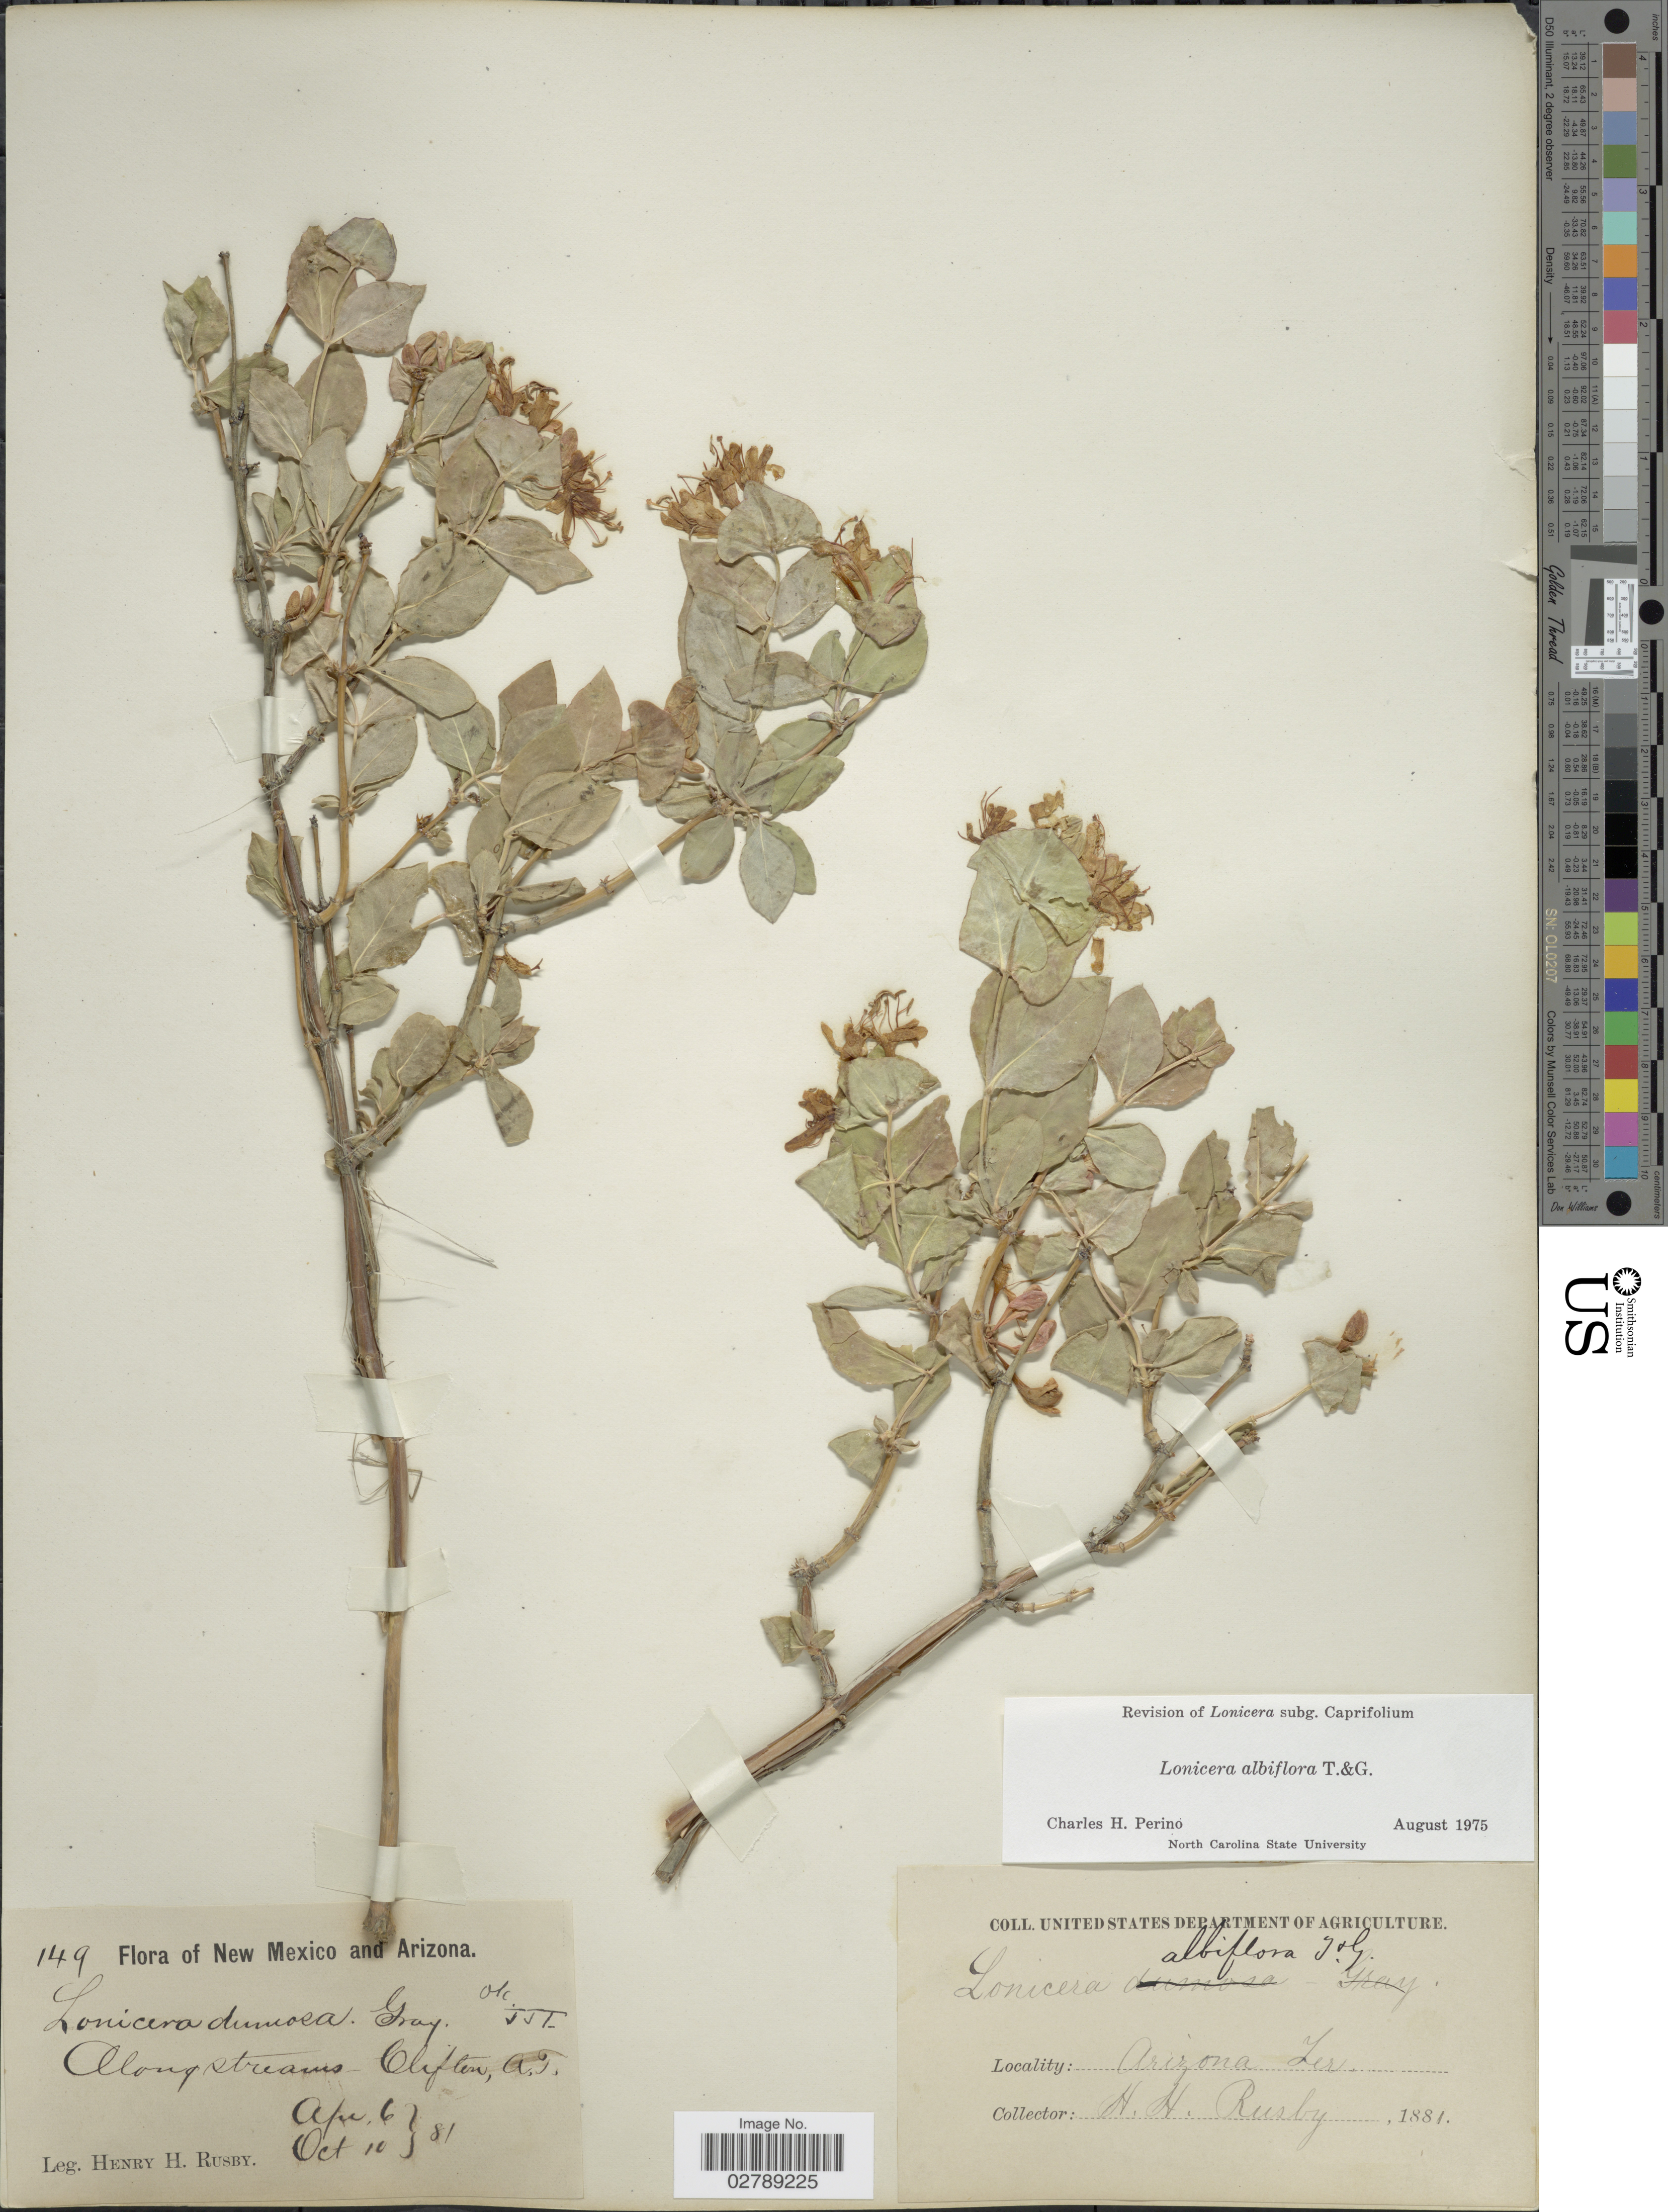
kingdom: Plantae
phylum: Tracheophyta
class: Magnoliopsida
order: Dipsacales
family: Caprifoliaceae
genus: Lonicera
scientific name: Lonicera dumosa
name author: A. Gray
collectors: H. H. Rusby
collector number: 149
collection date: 1881-04-06/1881-10-10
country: United States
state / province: Arizona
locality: Along streams Clifton, A.T. Arizona Ter.